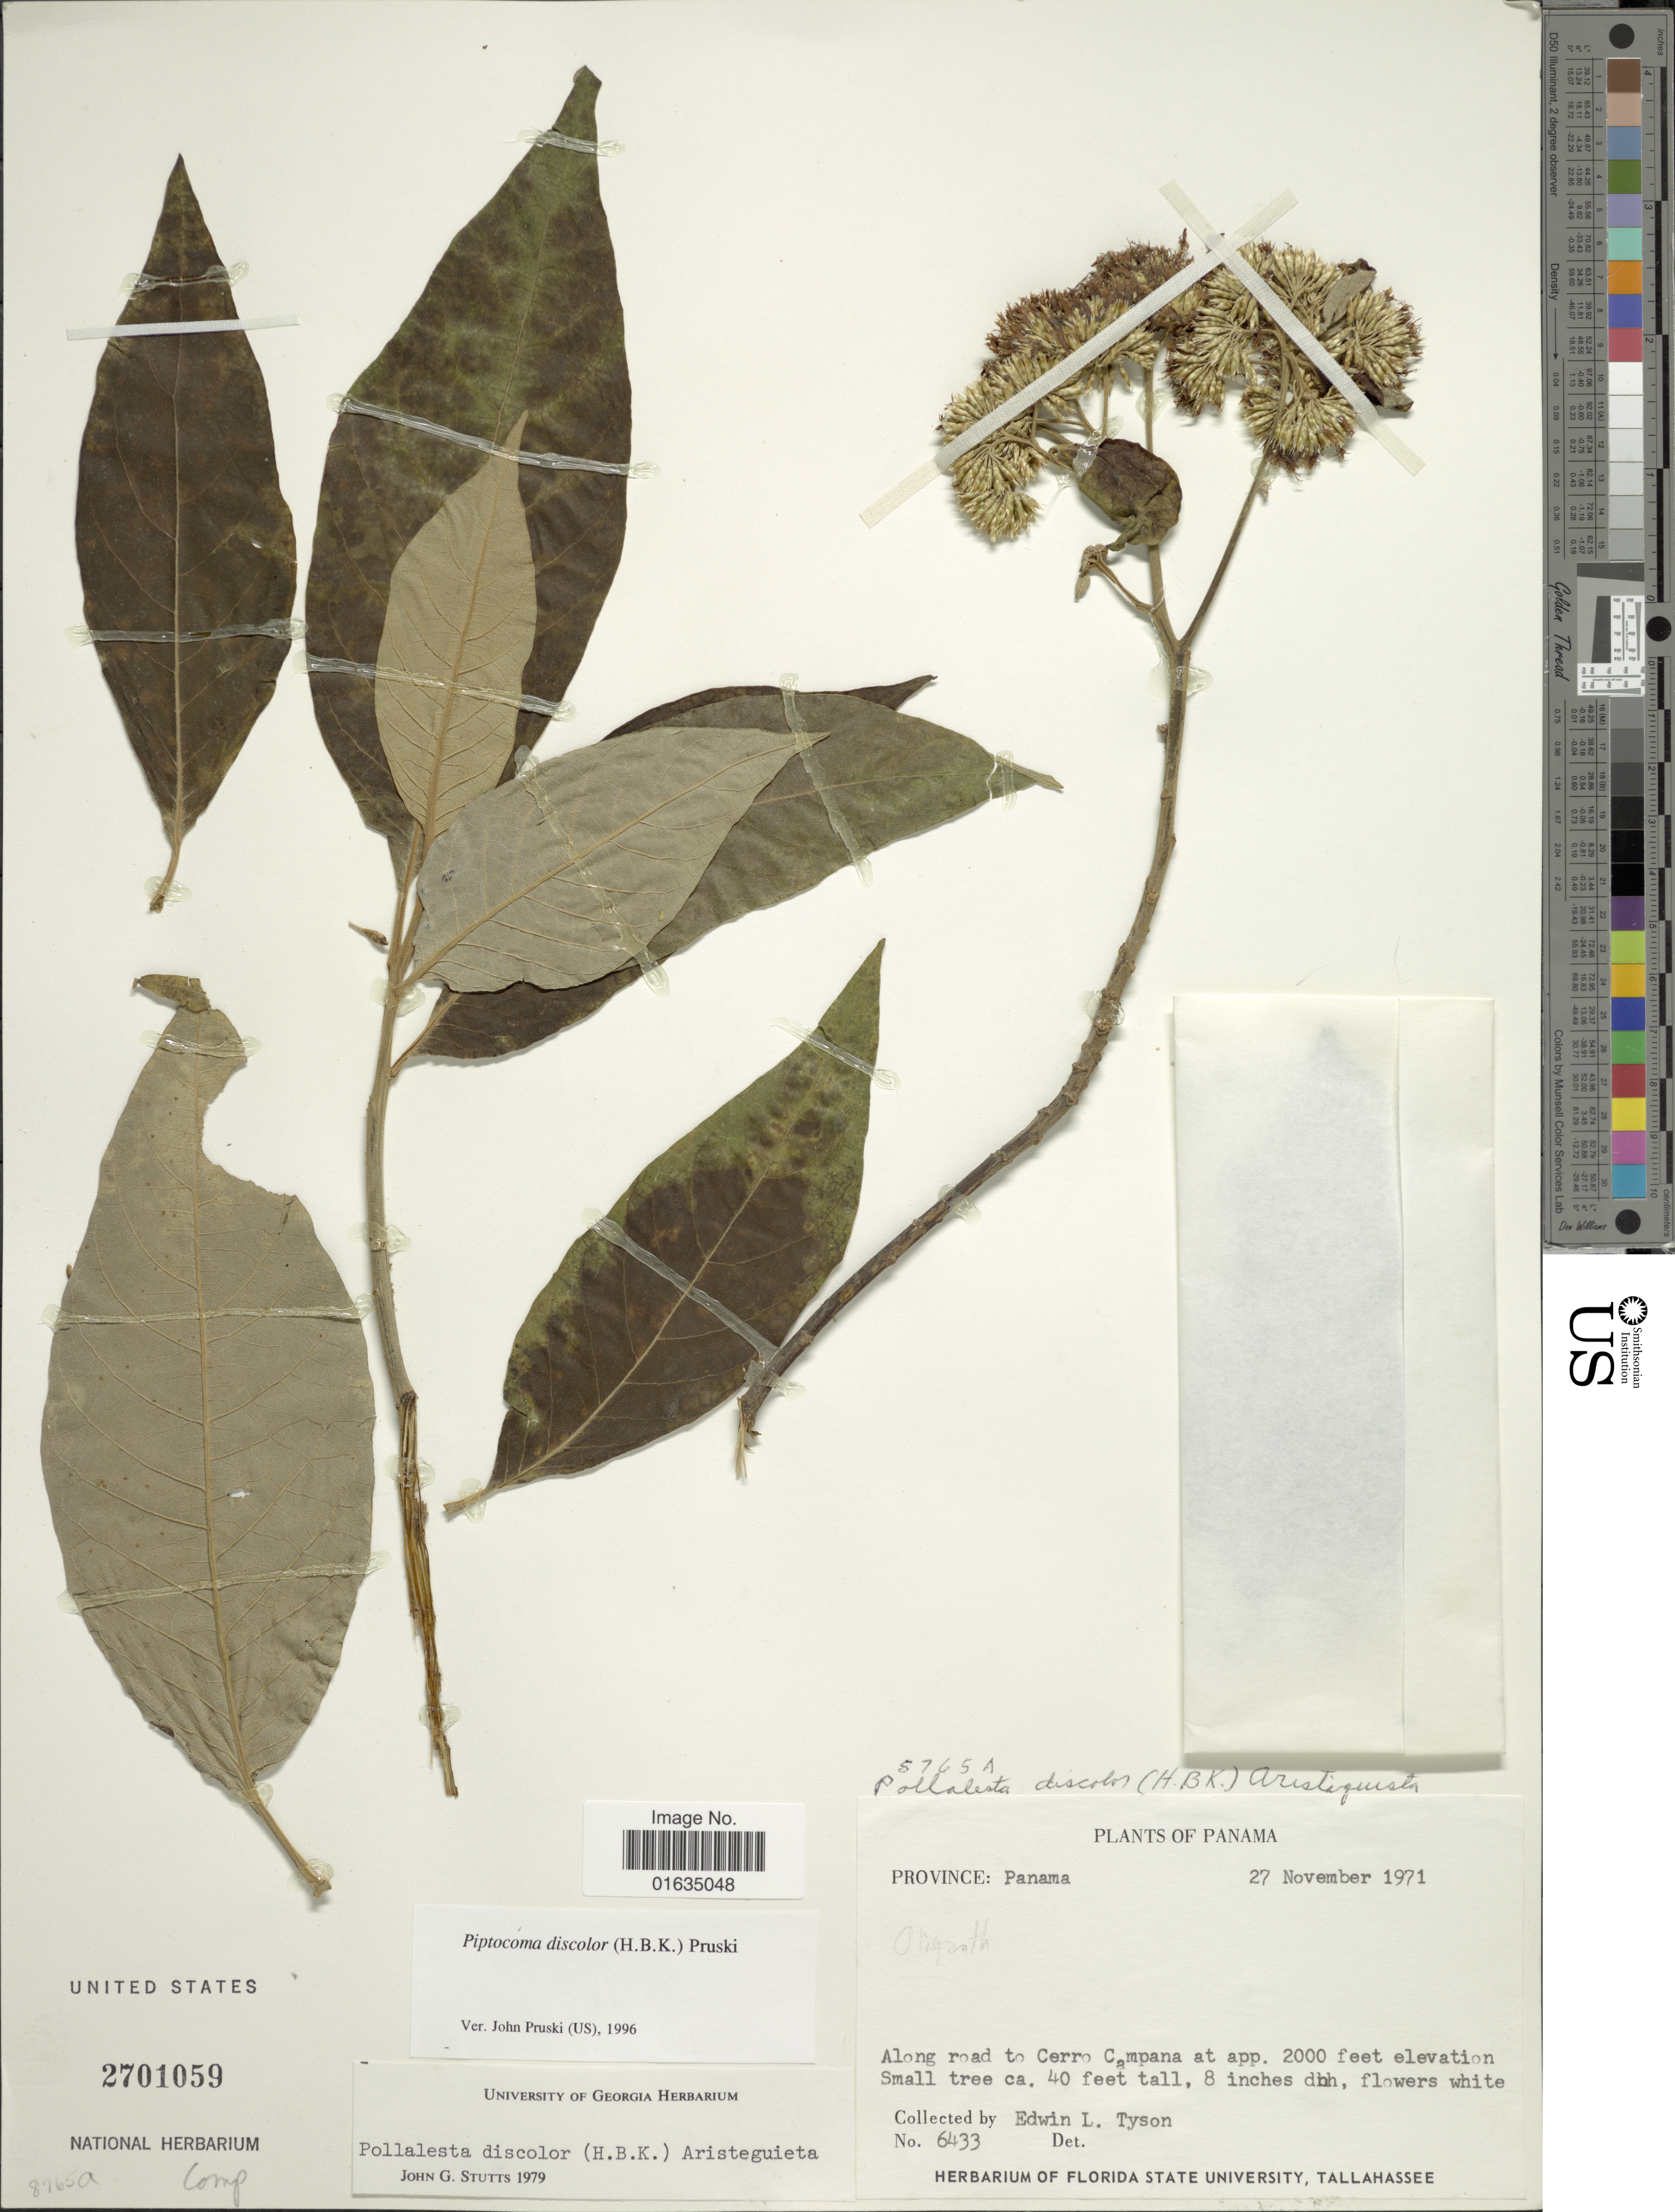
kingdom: Plantae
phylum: Tracheophyta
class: Magnoliopsida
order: Asterales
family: Asteraceae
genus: Pollalesta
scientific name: Pollalesta discolor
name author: (Kunth) Aristeg.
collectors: E. L. Tyson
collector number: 6433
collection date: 1971-11-27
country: Panama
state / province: Panamá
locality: Province Panama, along road to Cerro Campana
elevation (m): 610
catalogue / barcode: US 2701059